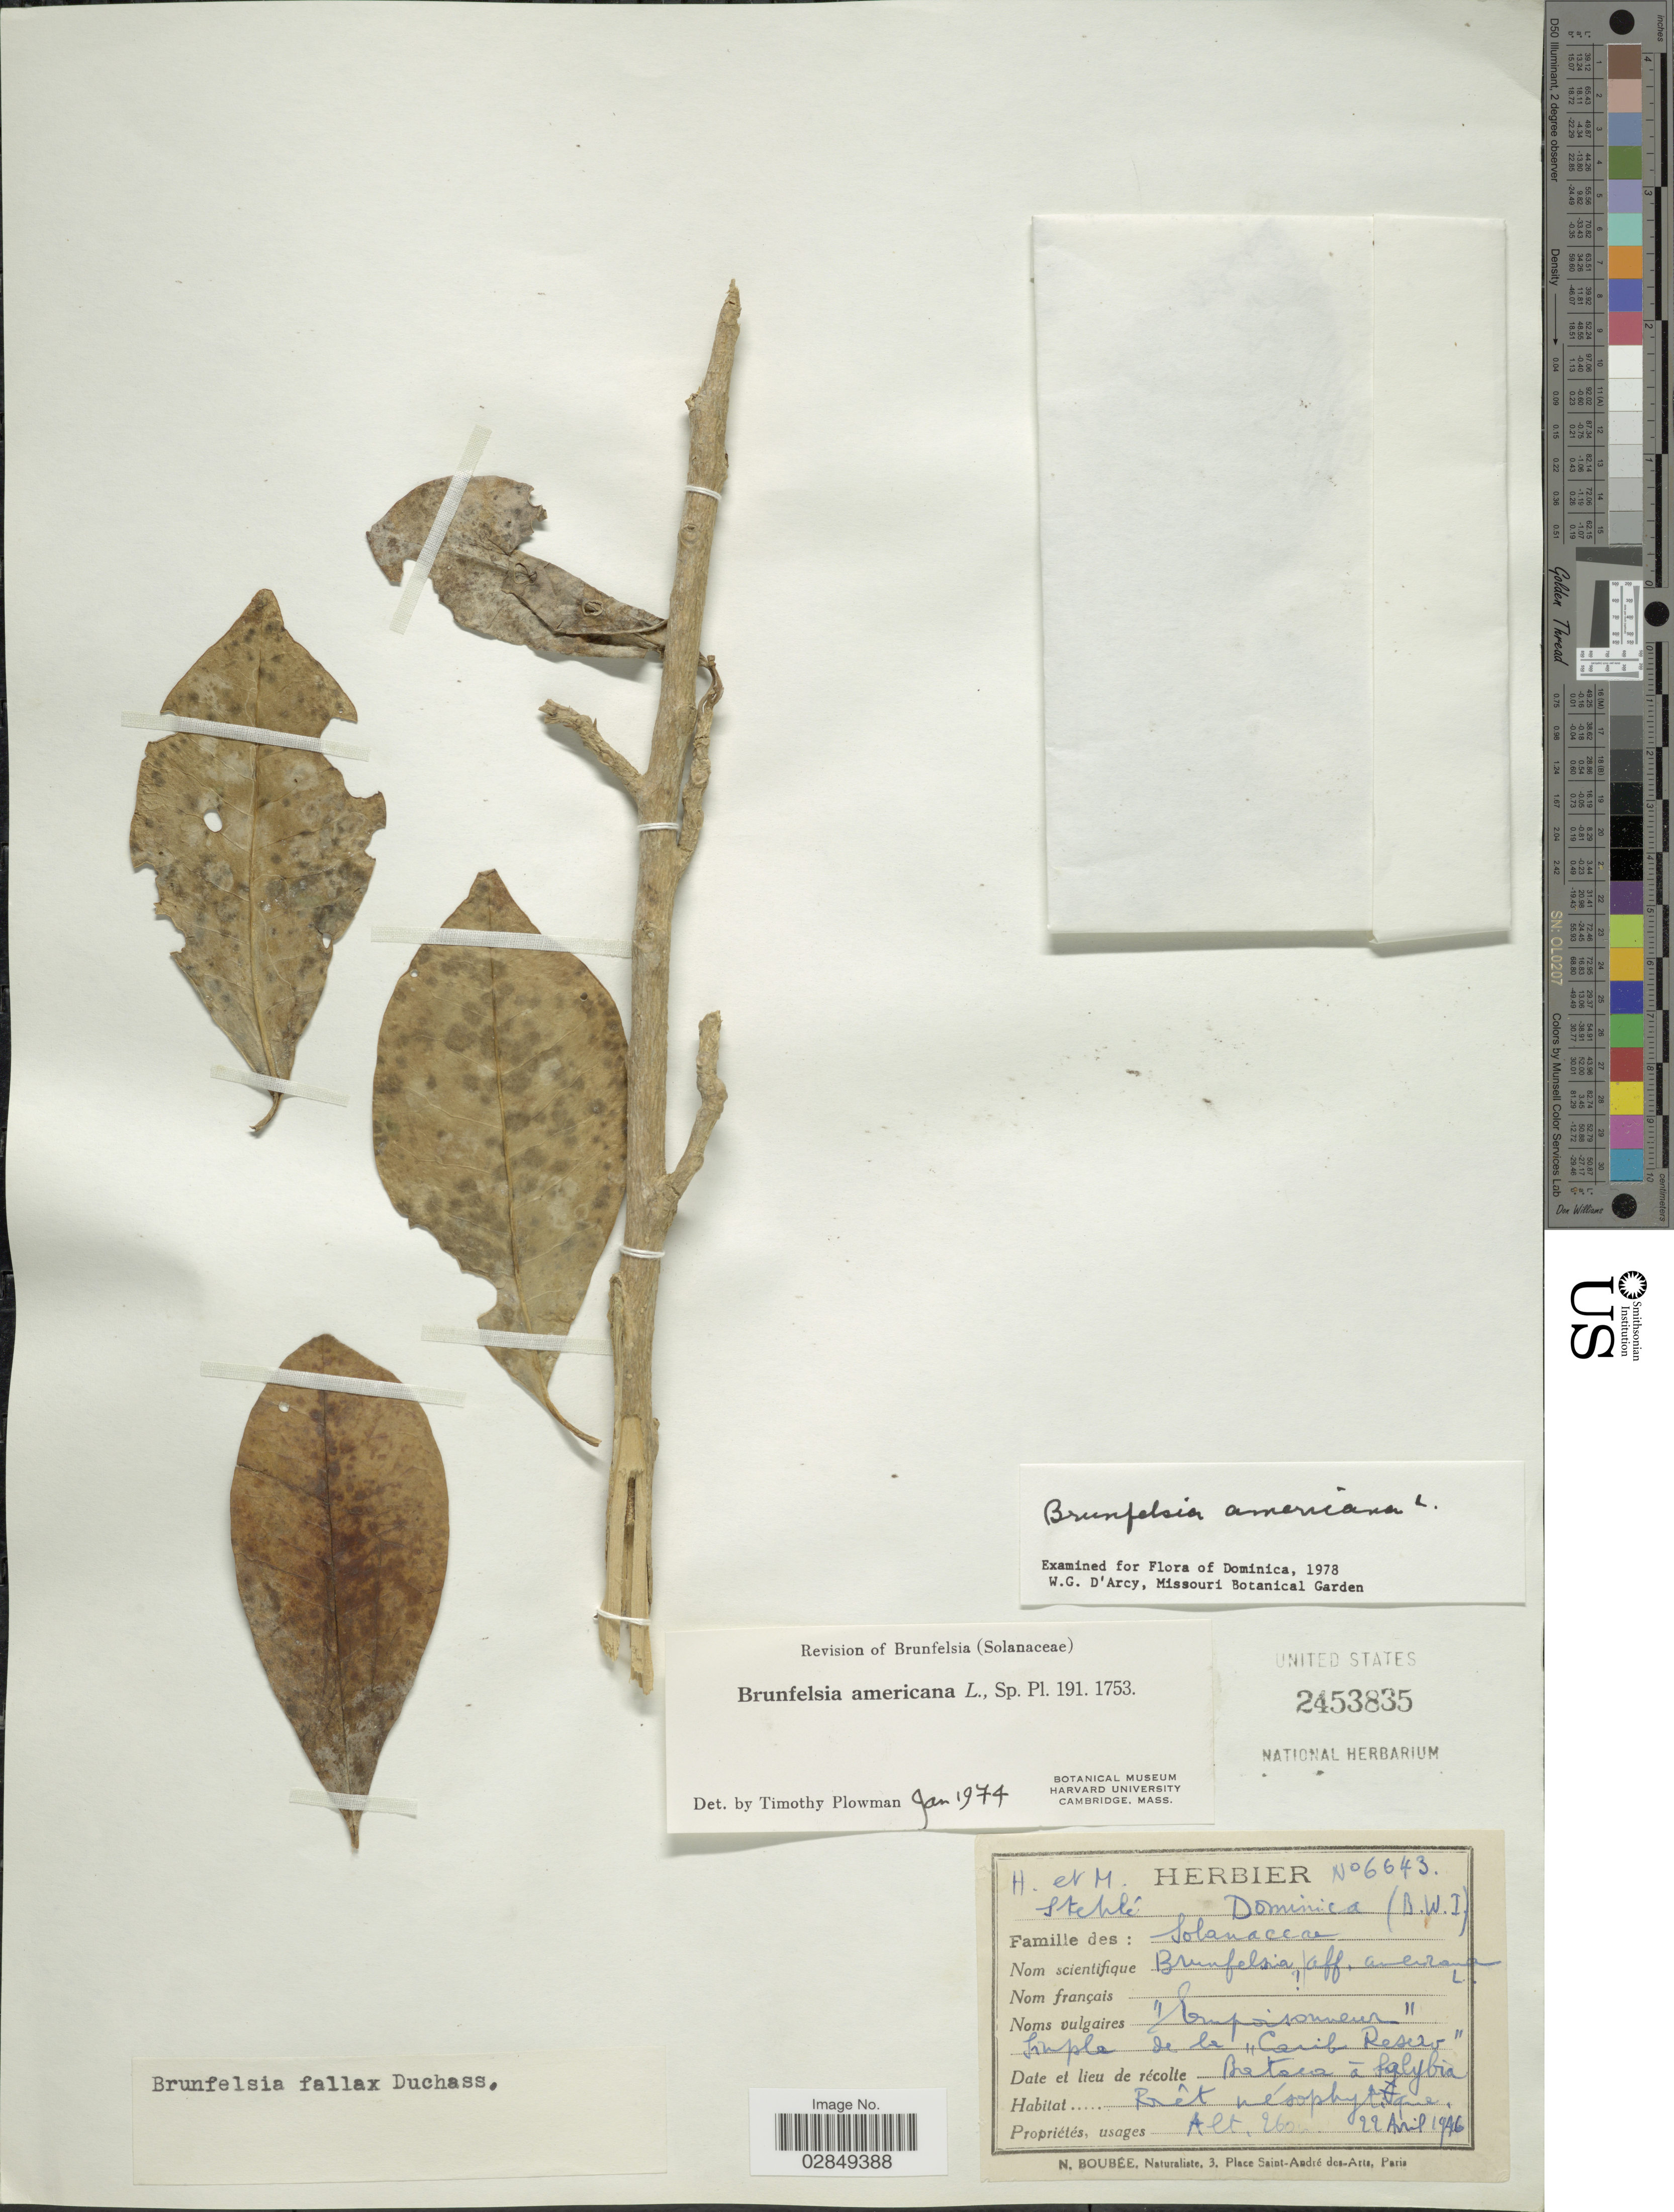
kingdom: Plantae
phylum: Tracheophyta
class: Magnoliopsida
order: Solanales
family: Solanaceae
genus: Brunfelsia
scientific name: Brunfelsia americana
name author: L.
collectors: H. Stehlé & M. Stehlé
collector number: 6643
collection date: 1946-04-22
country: Dominica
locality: (B.W.I.). Bataca á Salybia.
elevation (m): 260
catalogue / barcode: US 2453835